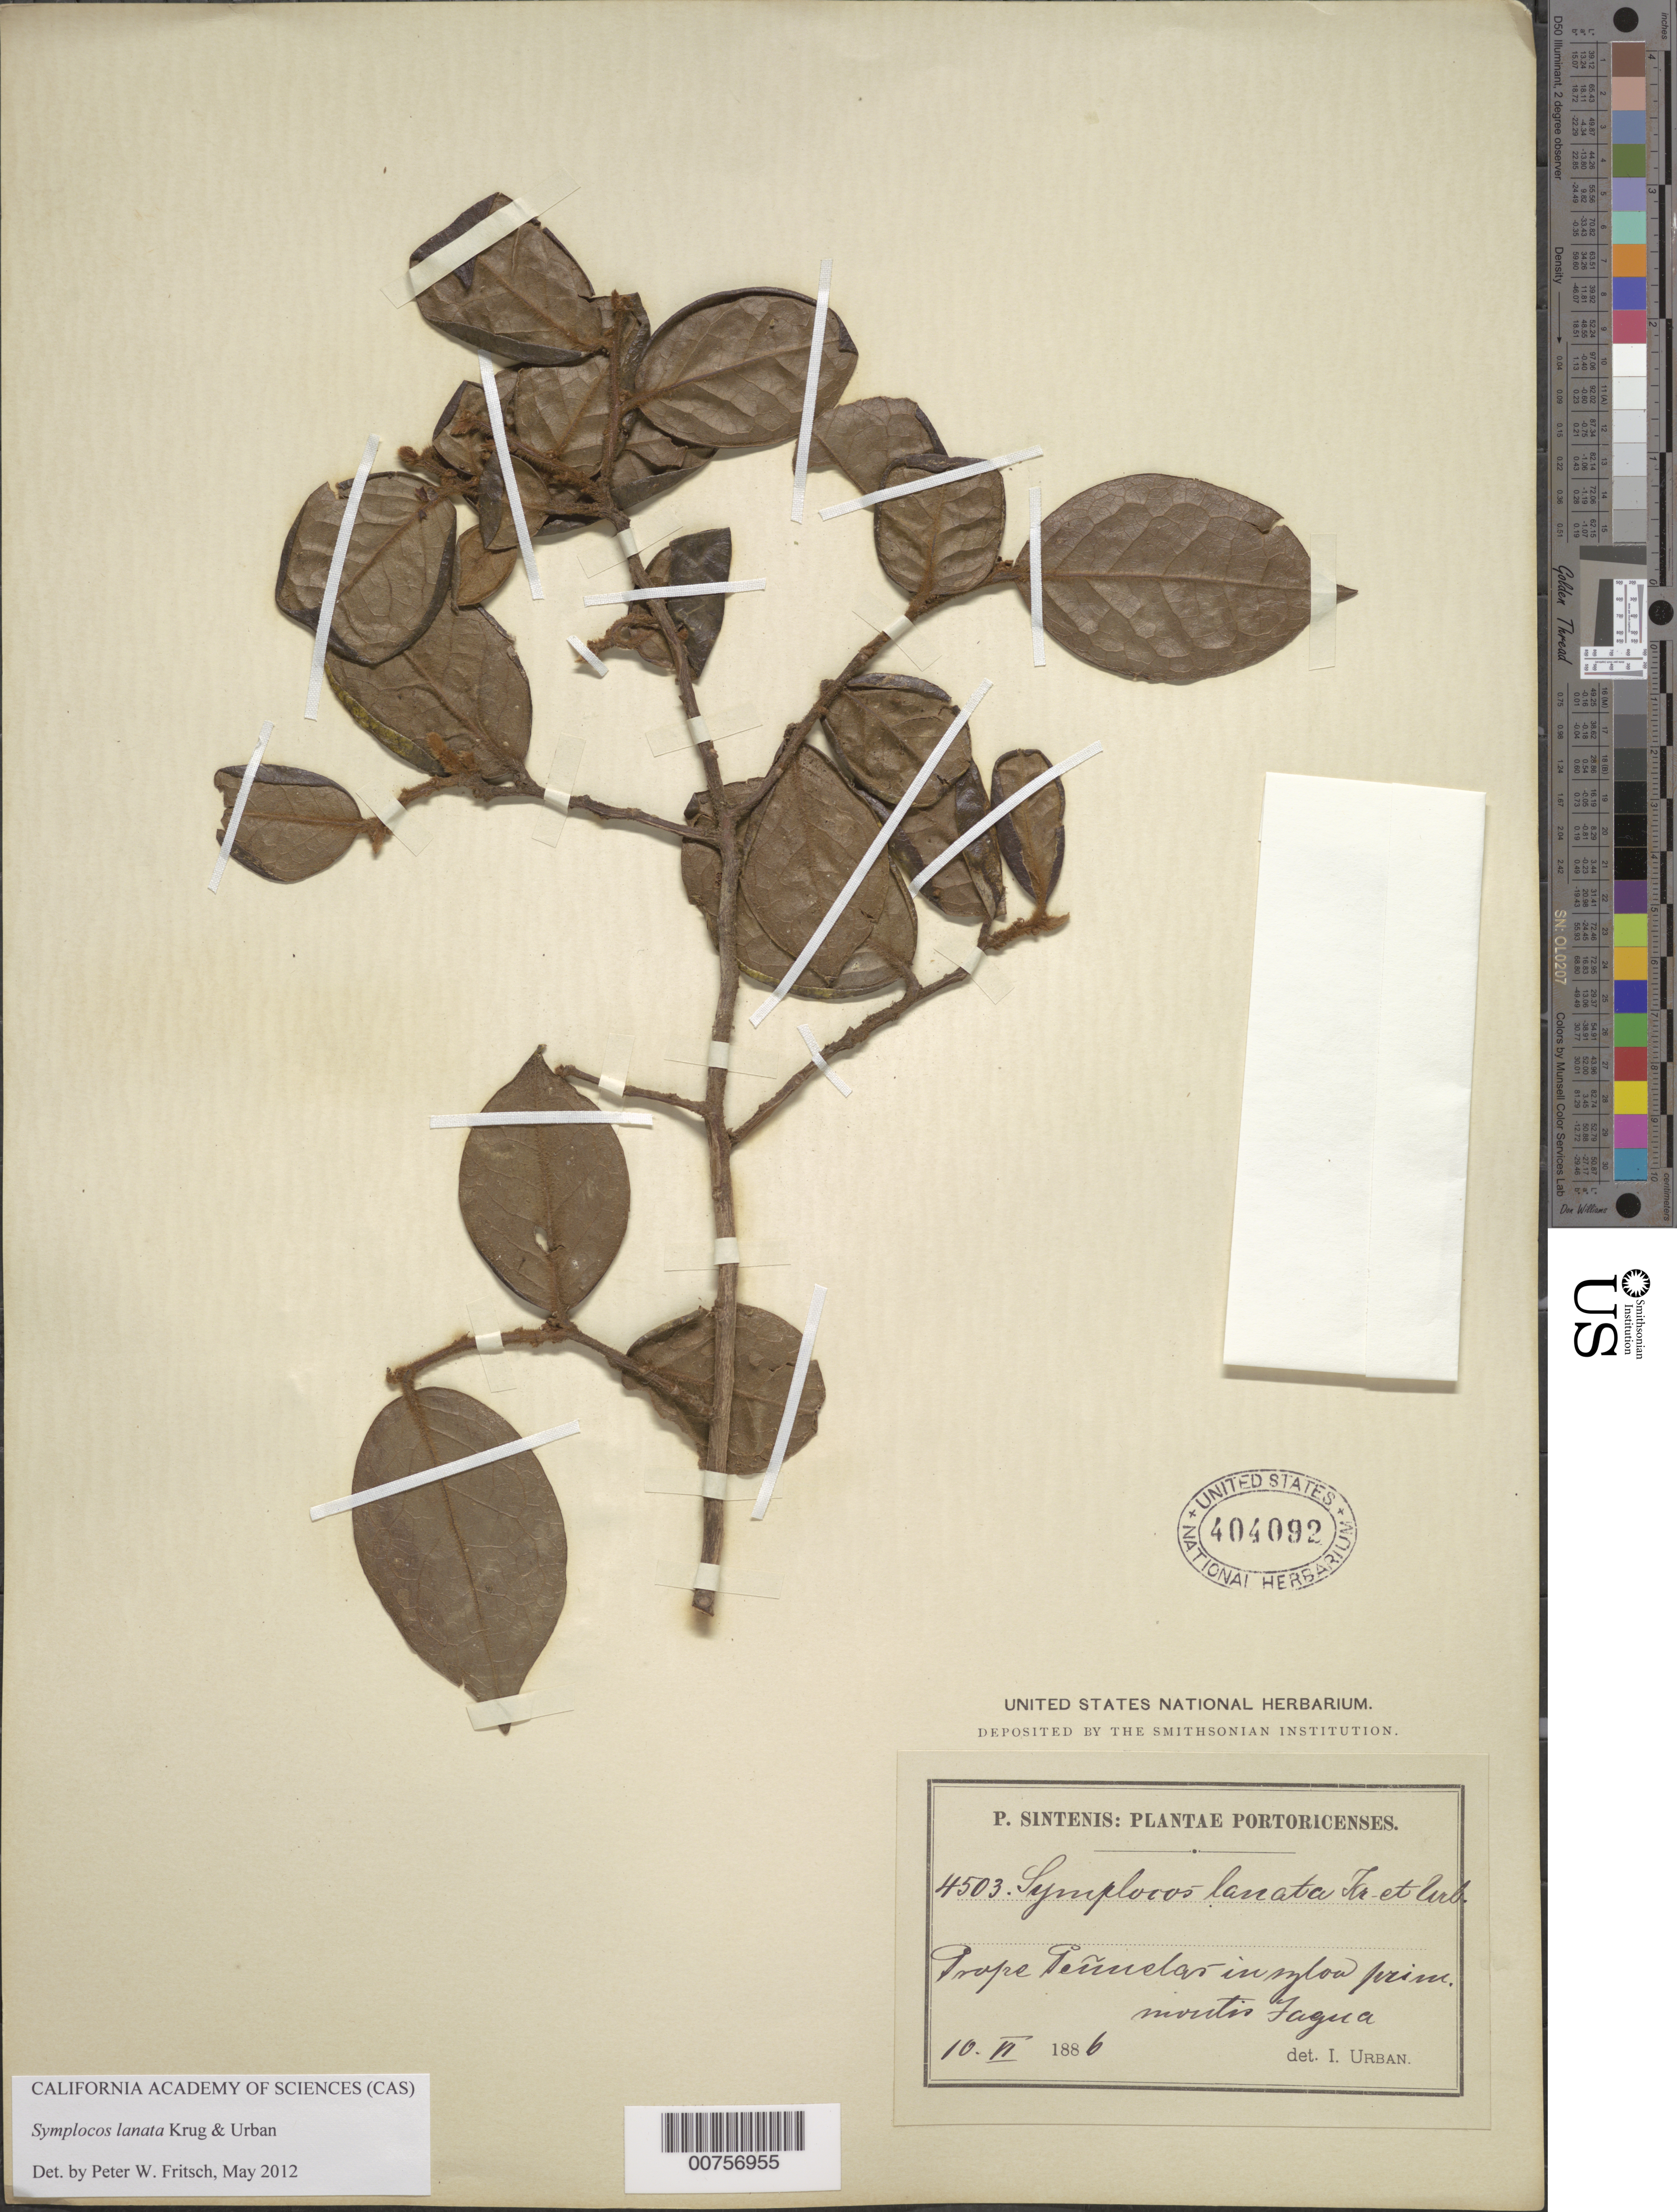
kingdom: Plantae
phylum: Tracheophyta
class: Magnoliopsida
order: Ericales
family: Symplocaceae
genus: Symplocos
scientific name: Symplocos lanata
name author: Krug & Urb.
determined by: Fritsch, Peter W.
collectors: P. Sintenis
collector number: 4503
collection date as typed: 10 Jun 1886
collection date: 1886-06-10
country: Puerto Rico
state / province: Peñuelas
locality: Prope Peñuelas in sylva primaeva montis Jagua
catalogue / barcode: US 404092